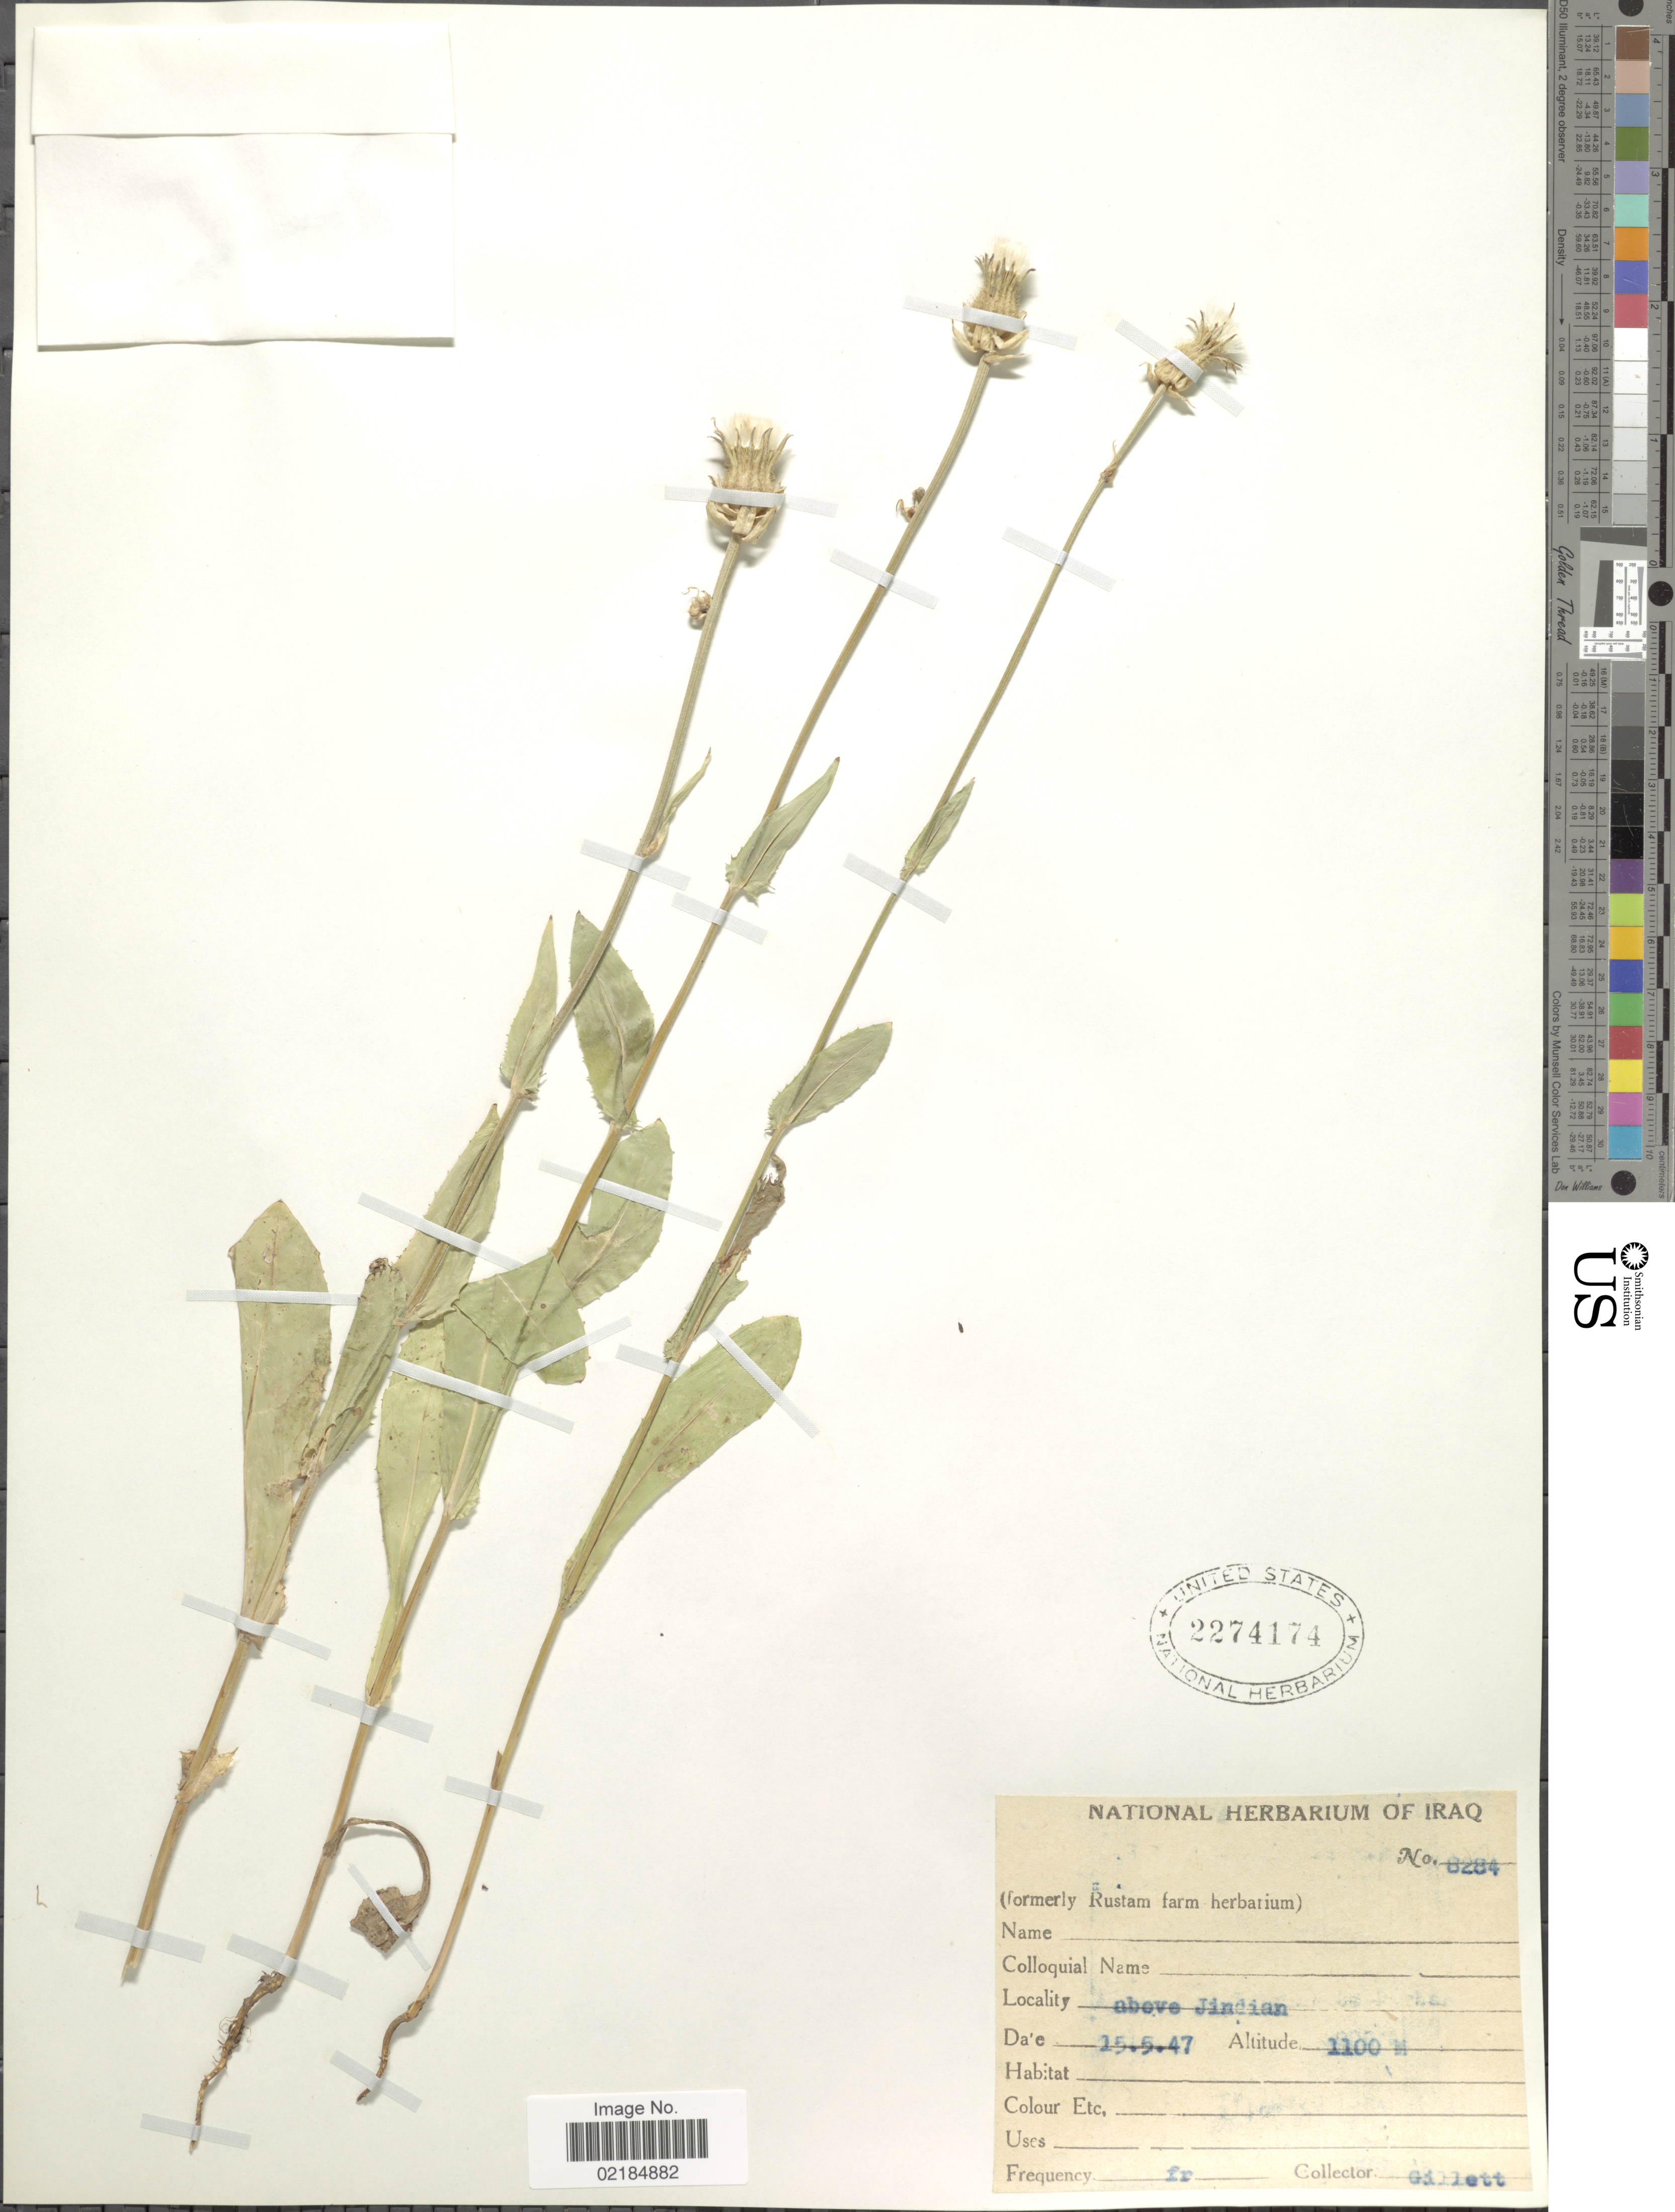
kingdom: Plantae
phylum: Tracheophyta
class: Magnoliopsida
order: Asterales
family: Asteraceae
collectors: Gillett, --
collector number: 8284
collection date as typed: Transcribed d/m/y: 15/5/47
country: Iraq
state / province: Arbīl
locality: Above Jindian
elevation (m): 1100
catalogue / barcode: US 2274174